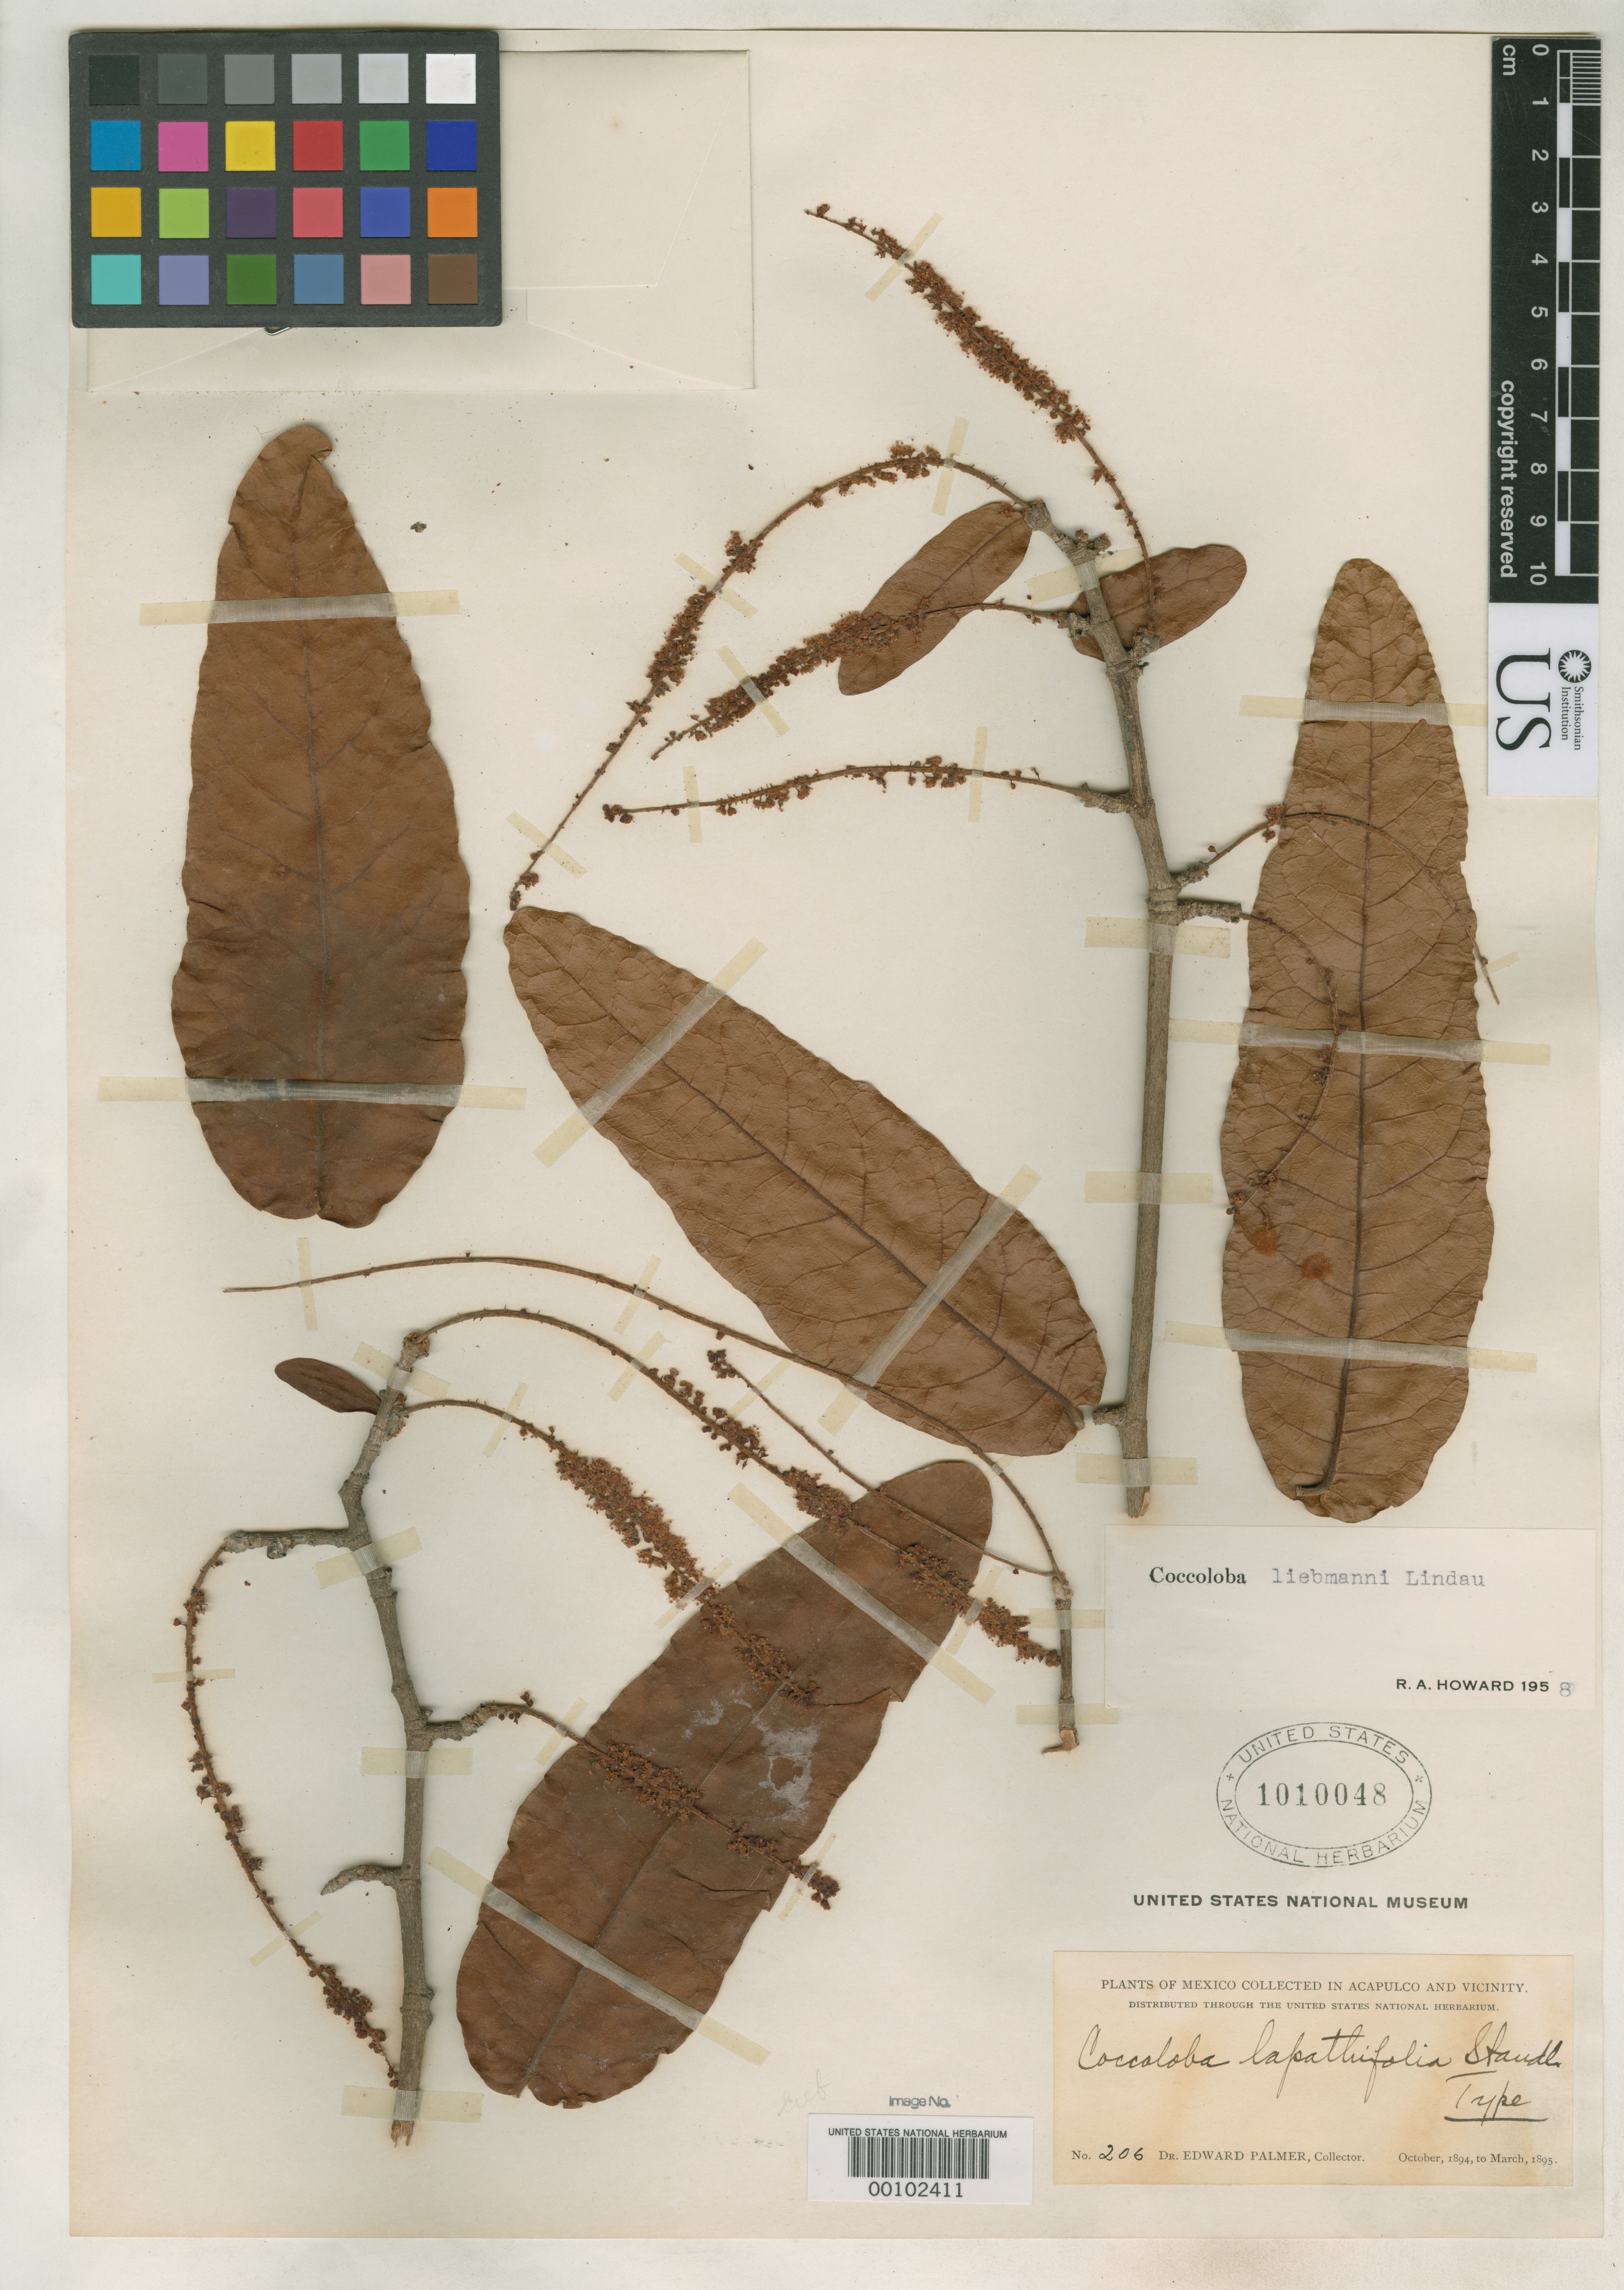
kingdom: Plantae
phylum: Tracheophyta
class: Magnoliopsida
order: Caryophyllales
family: Polygonaceae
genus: Coccoloba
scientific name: Coccoloba lapathifolia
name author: Standl.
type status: Holotype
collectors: E. Palmer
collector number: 206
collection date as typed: Oct 1894 to -- Mar 1895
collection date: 1894-10/1895-03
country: Mexico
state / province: Guerrero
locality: Acapulco.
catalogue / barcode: US 1010048